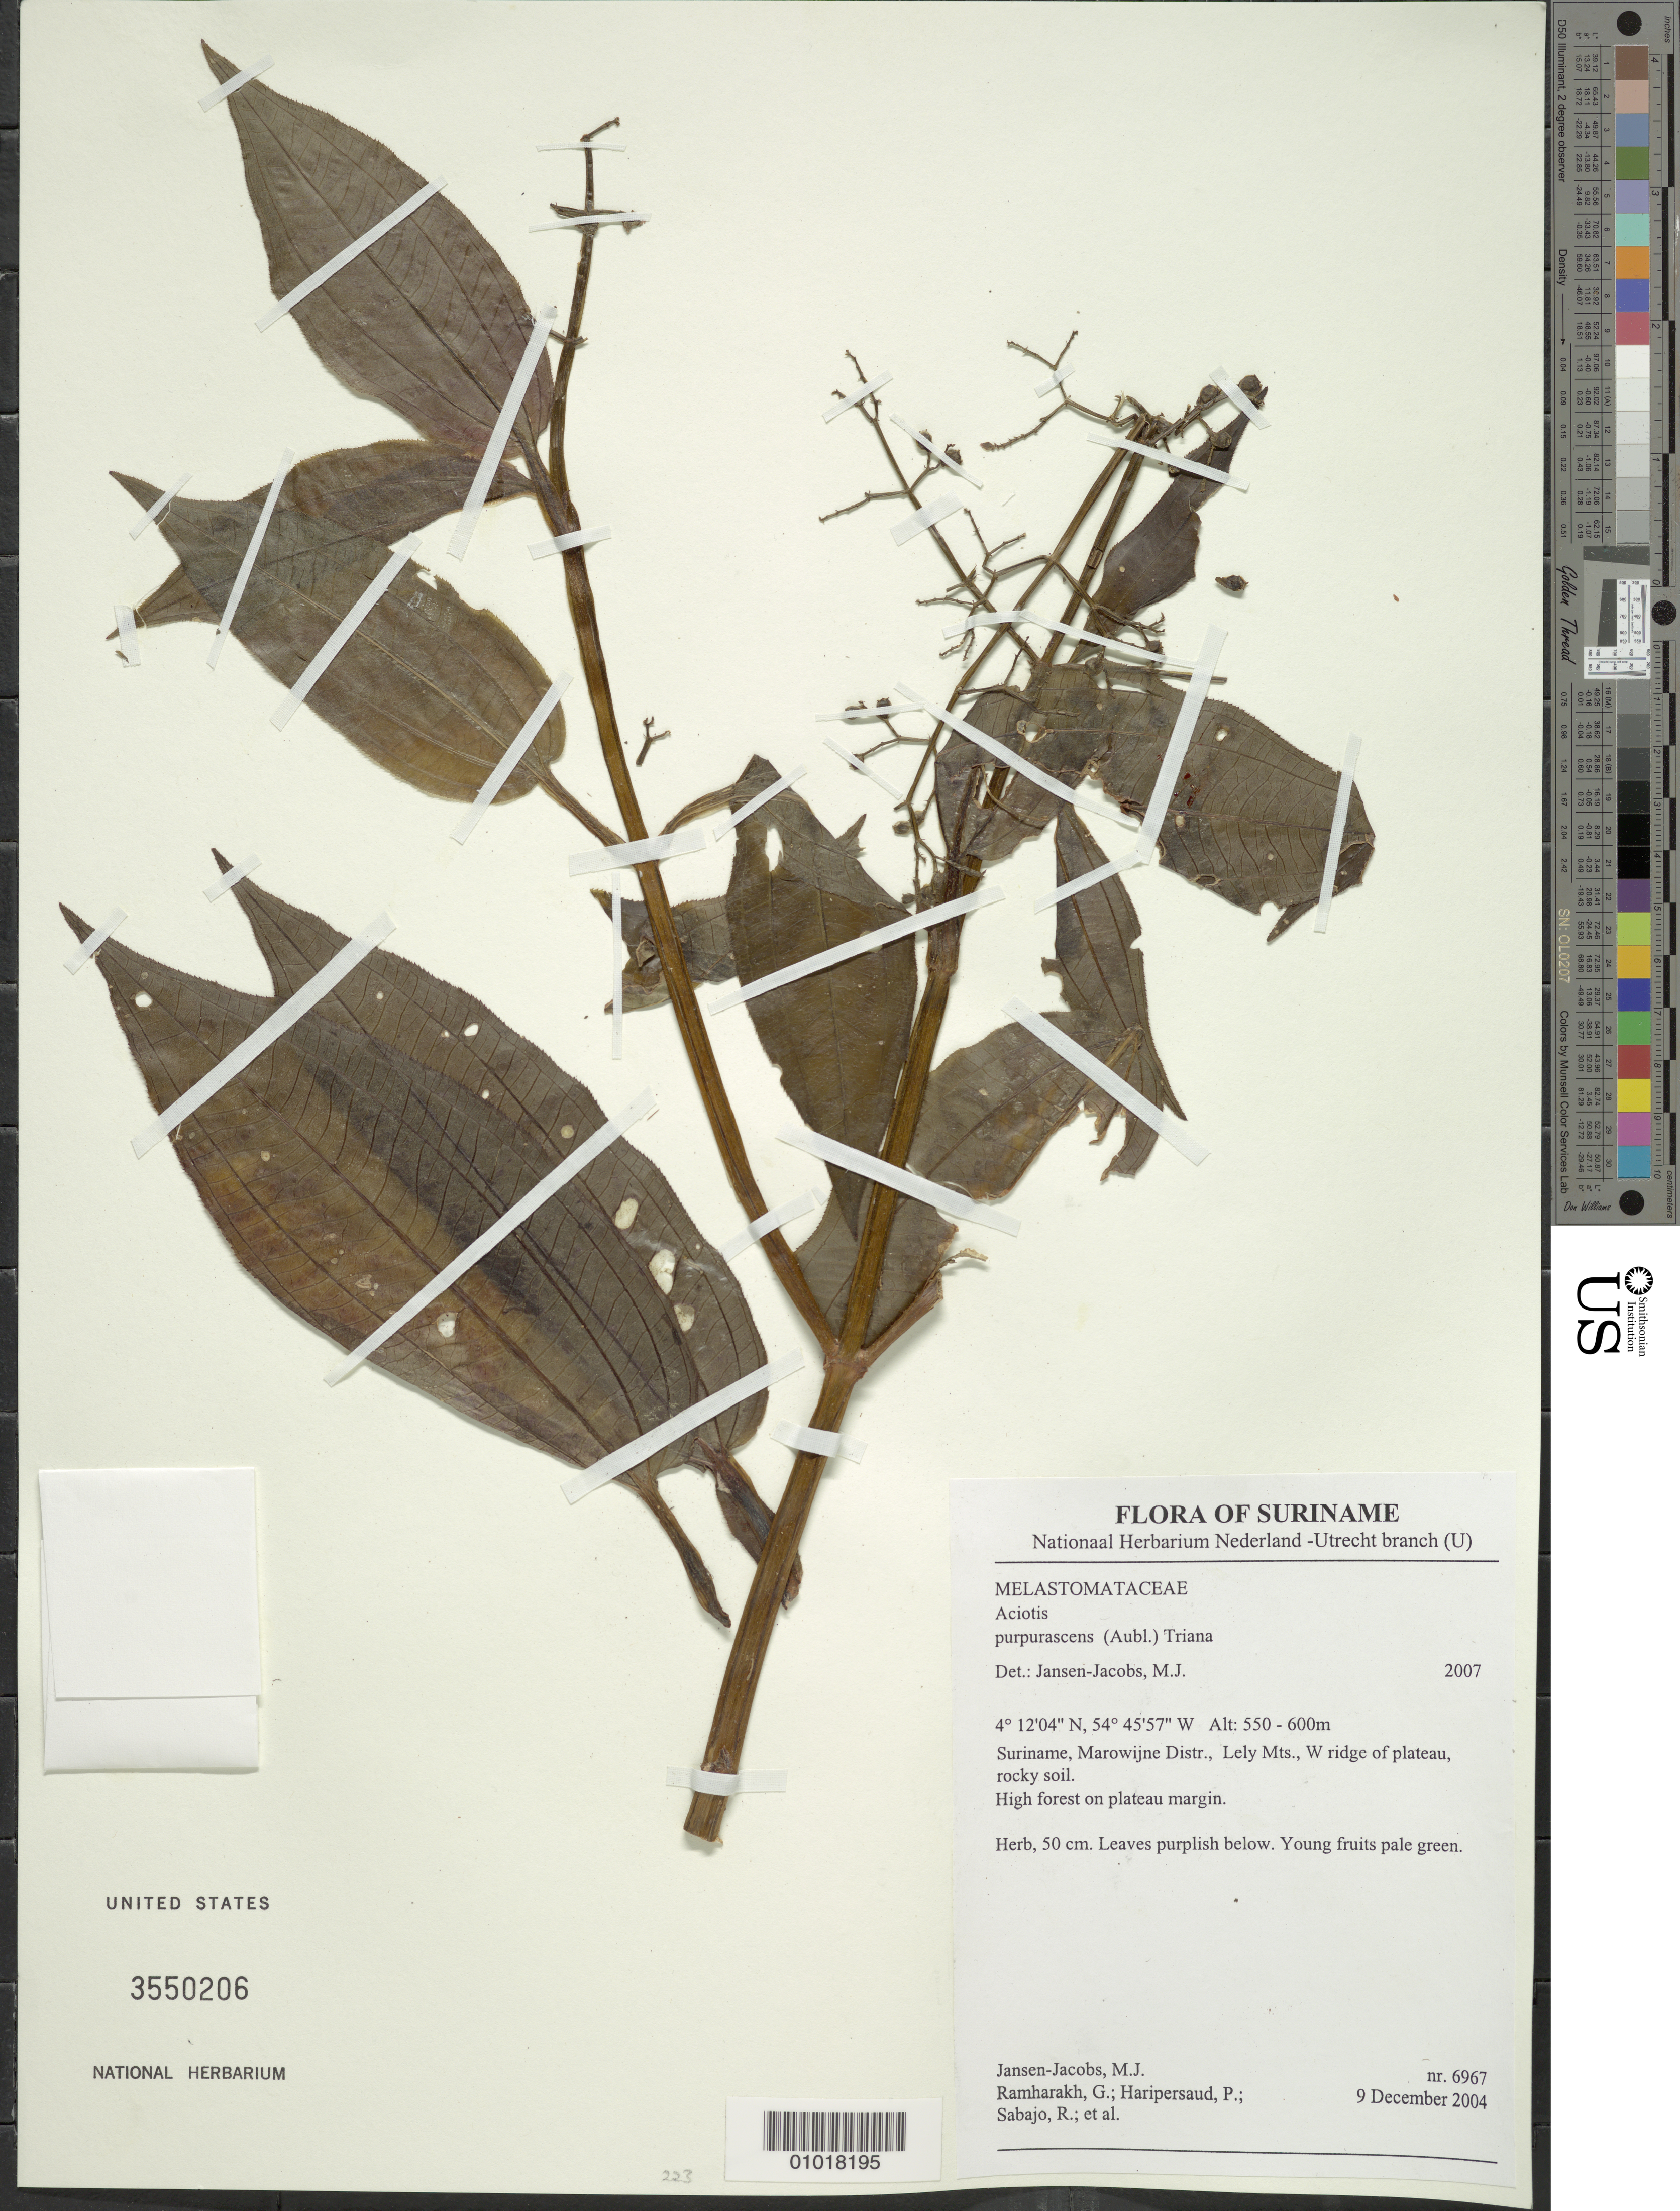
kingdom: Plantae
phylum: Tracheophyta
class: Magnoliopsida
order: Myrtales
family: Melastomataceae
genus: Aciotis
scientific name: Aciotis purpurascens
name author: (Aubl.) Triana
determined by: Jansen-Jacobs, M. J., (U), Nationaal Herbarium Nederland, Utrecht University branch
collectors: M. J. Jansen-Jacobs et al.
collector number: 6967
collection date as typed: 9-Dec-04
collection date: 2004-12-09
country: Suriname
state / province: Marowijne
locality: Lely Mts, W ridge of plateau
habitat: High forest on plateau margin, rocky soil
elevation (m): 550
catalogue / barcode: US 3550206